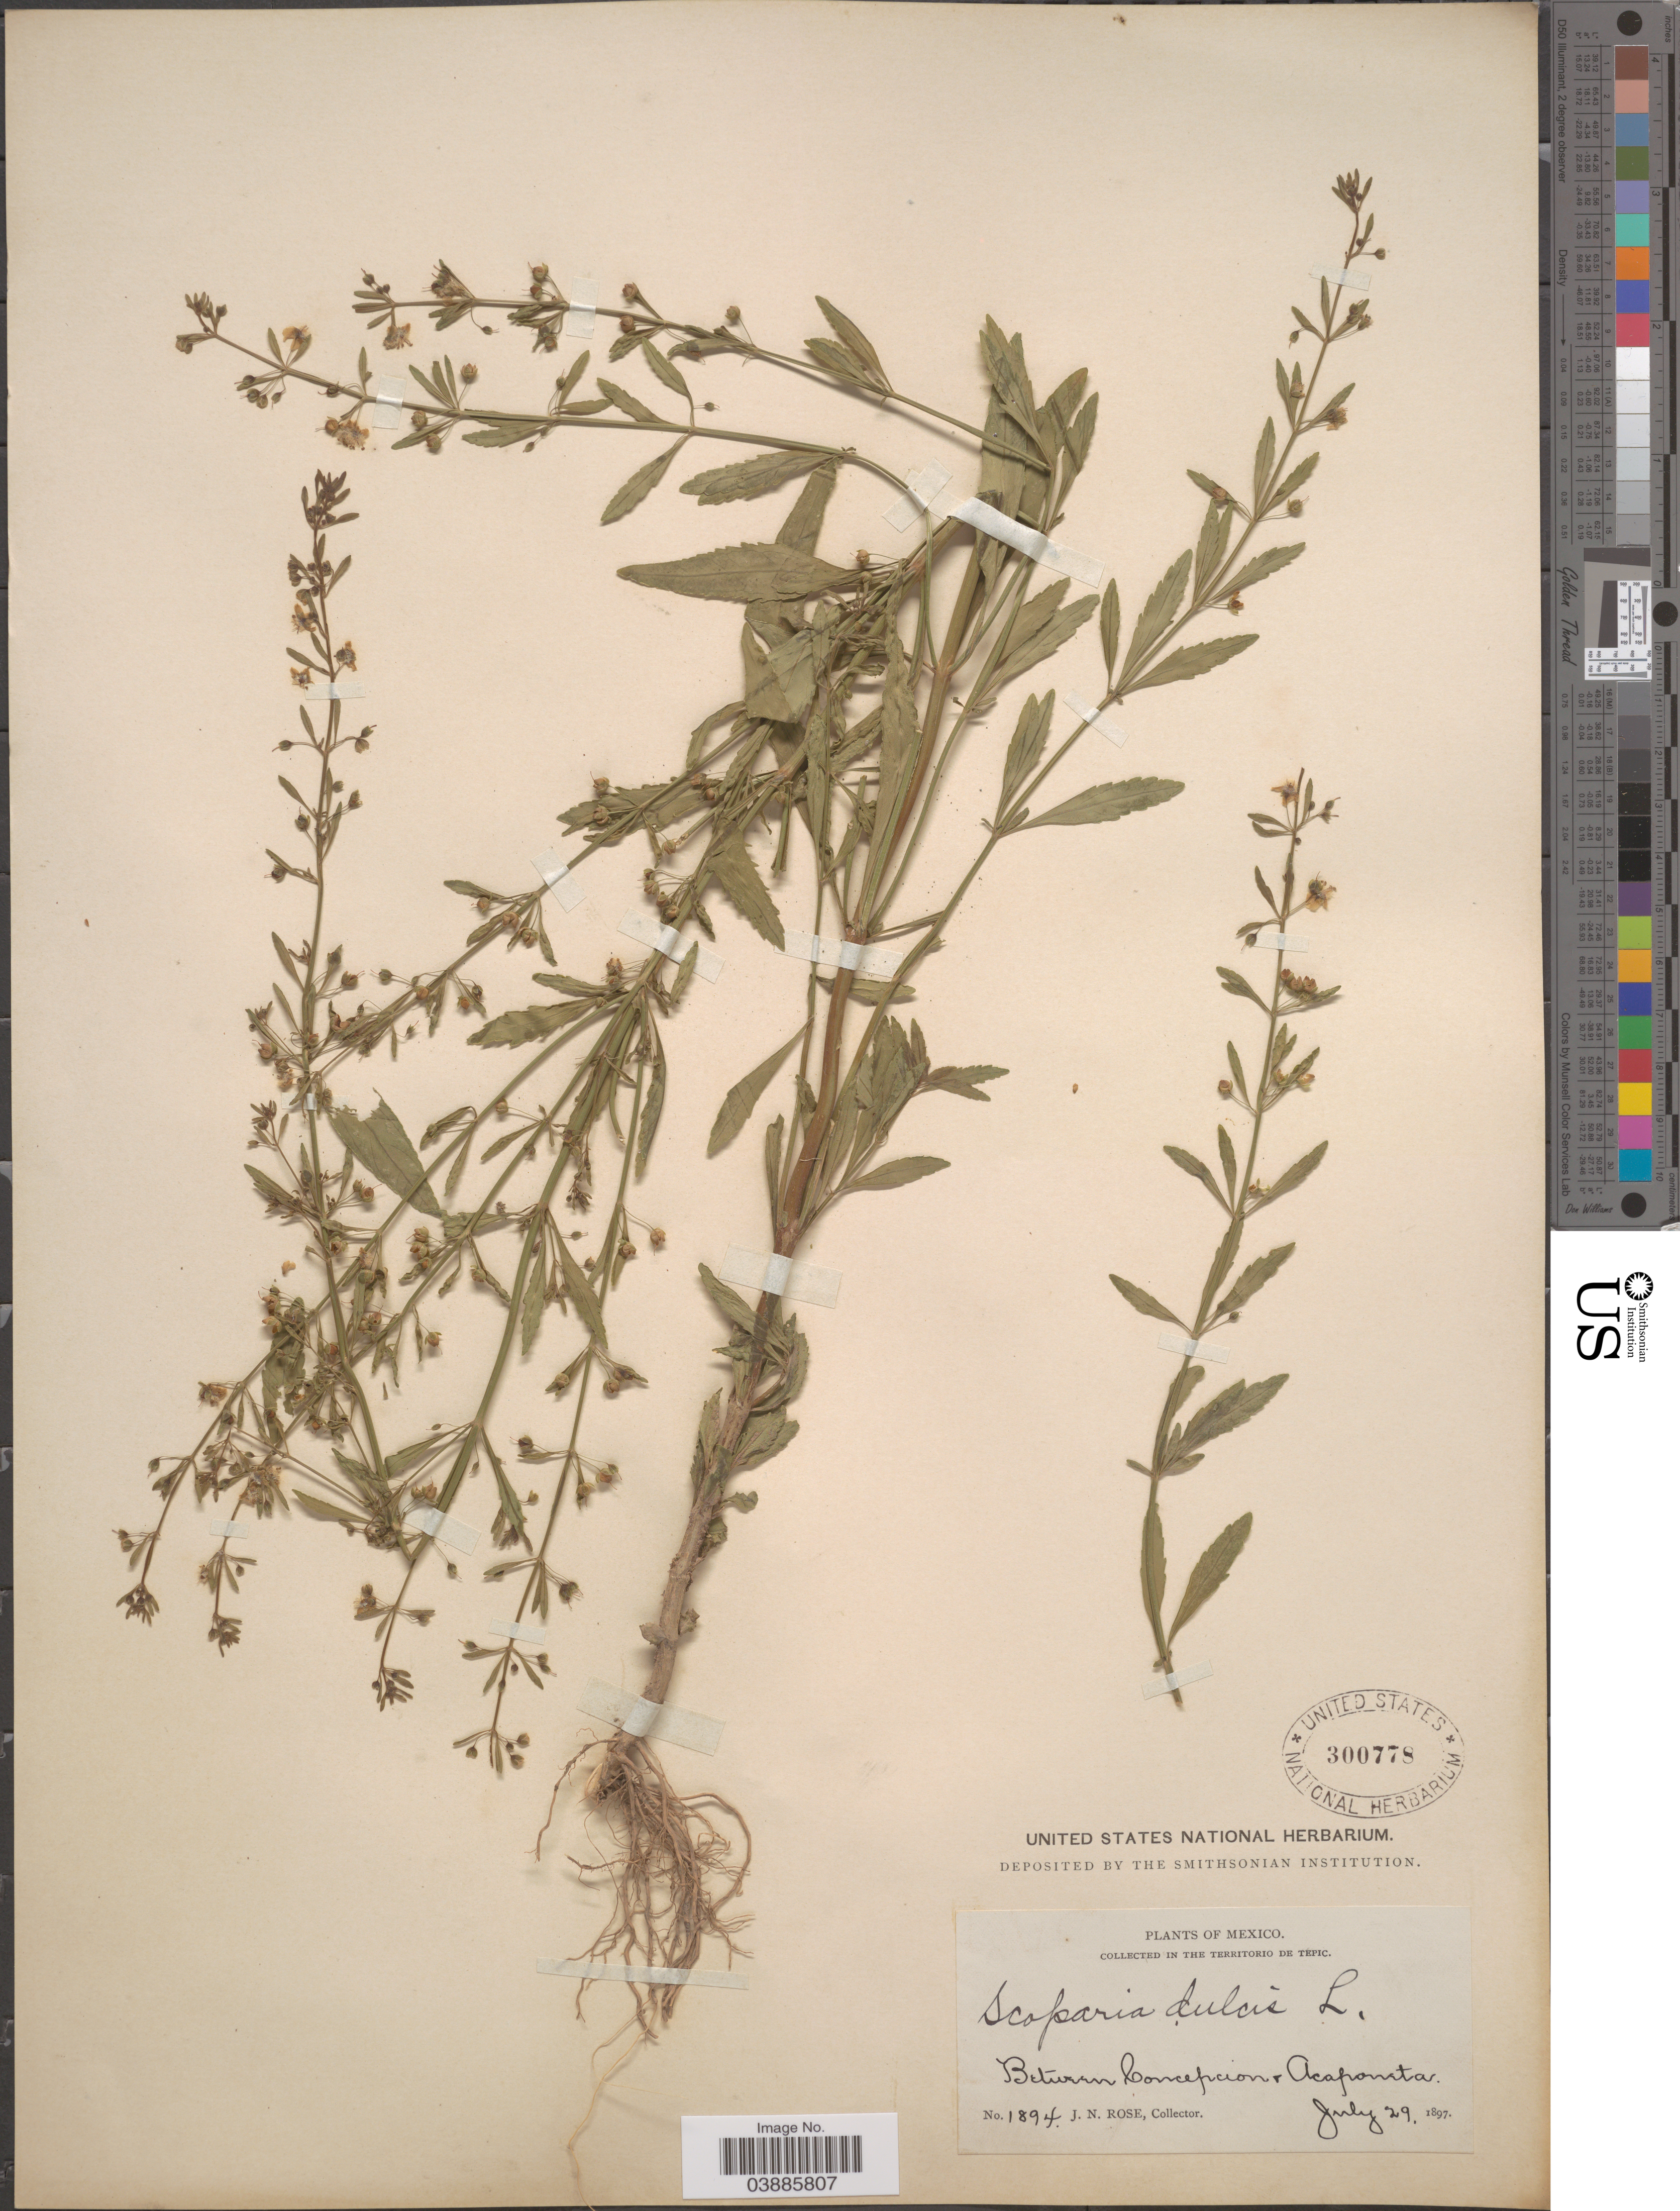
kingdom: Plantae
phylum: Tracheophyta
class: Magnoliopsida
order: Lamiales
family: Plantaginaceae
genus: Scoparia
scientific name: Scoparia dulcis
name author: L.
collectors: J. N. Rose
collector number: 1894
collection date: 1897-07-29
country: Mexico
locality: In the territorio de Tepic. Between Concepcion & Acaponeta.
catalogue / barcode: US 300778